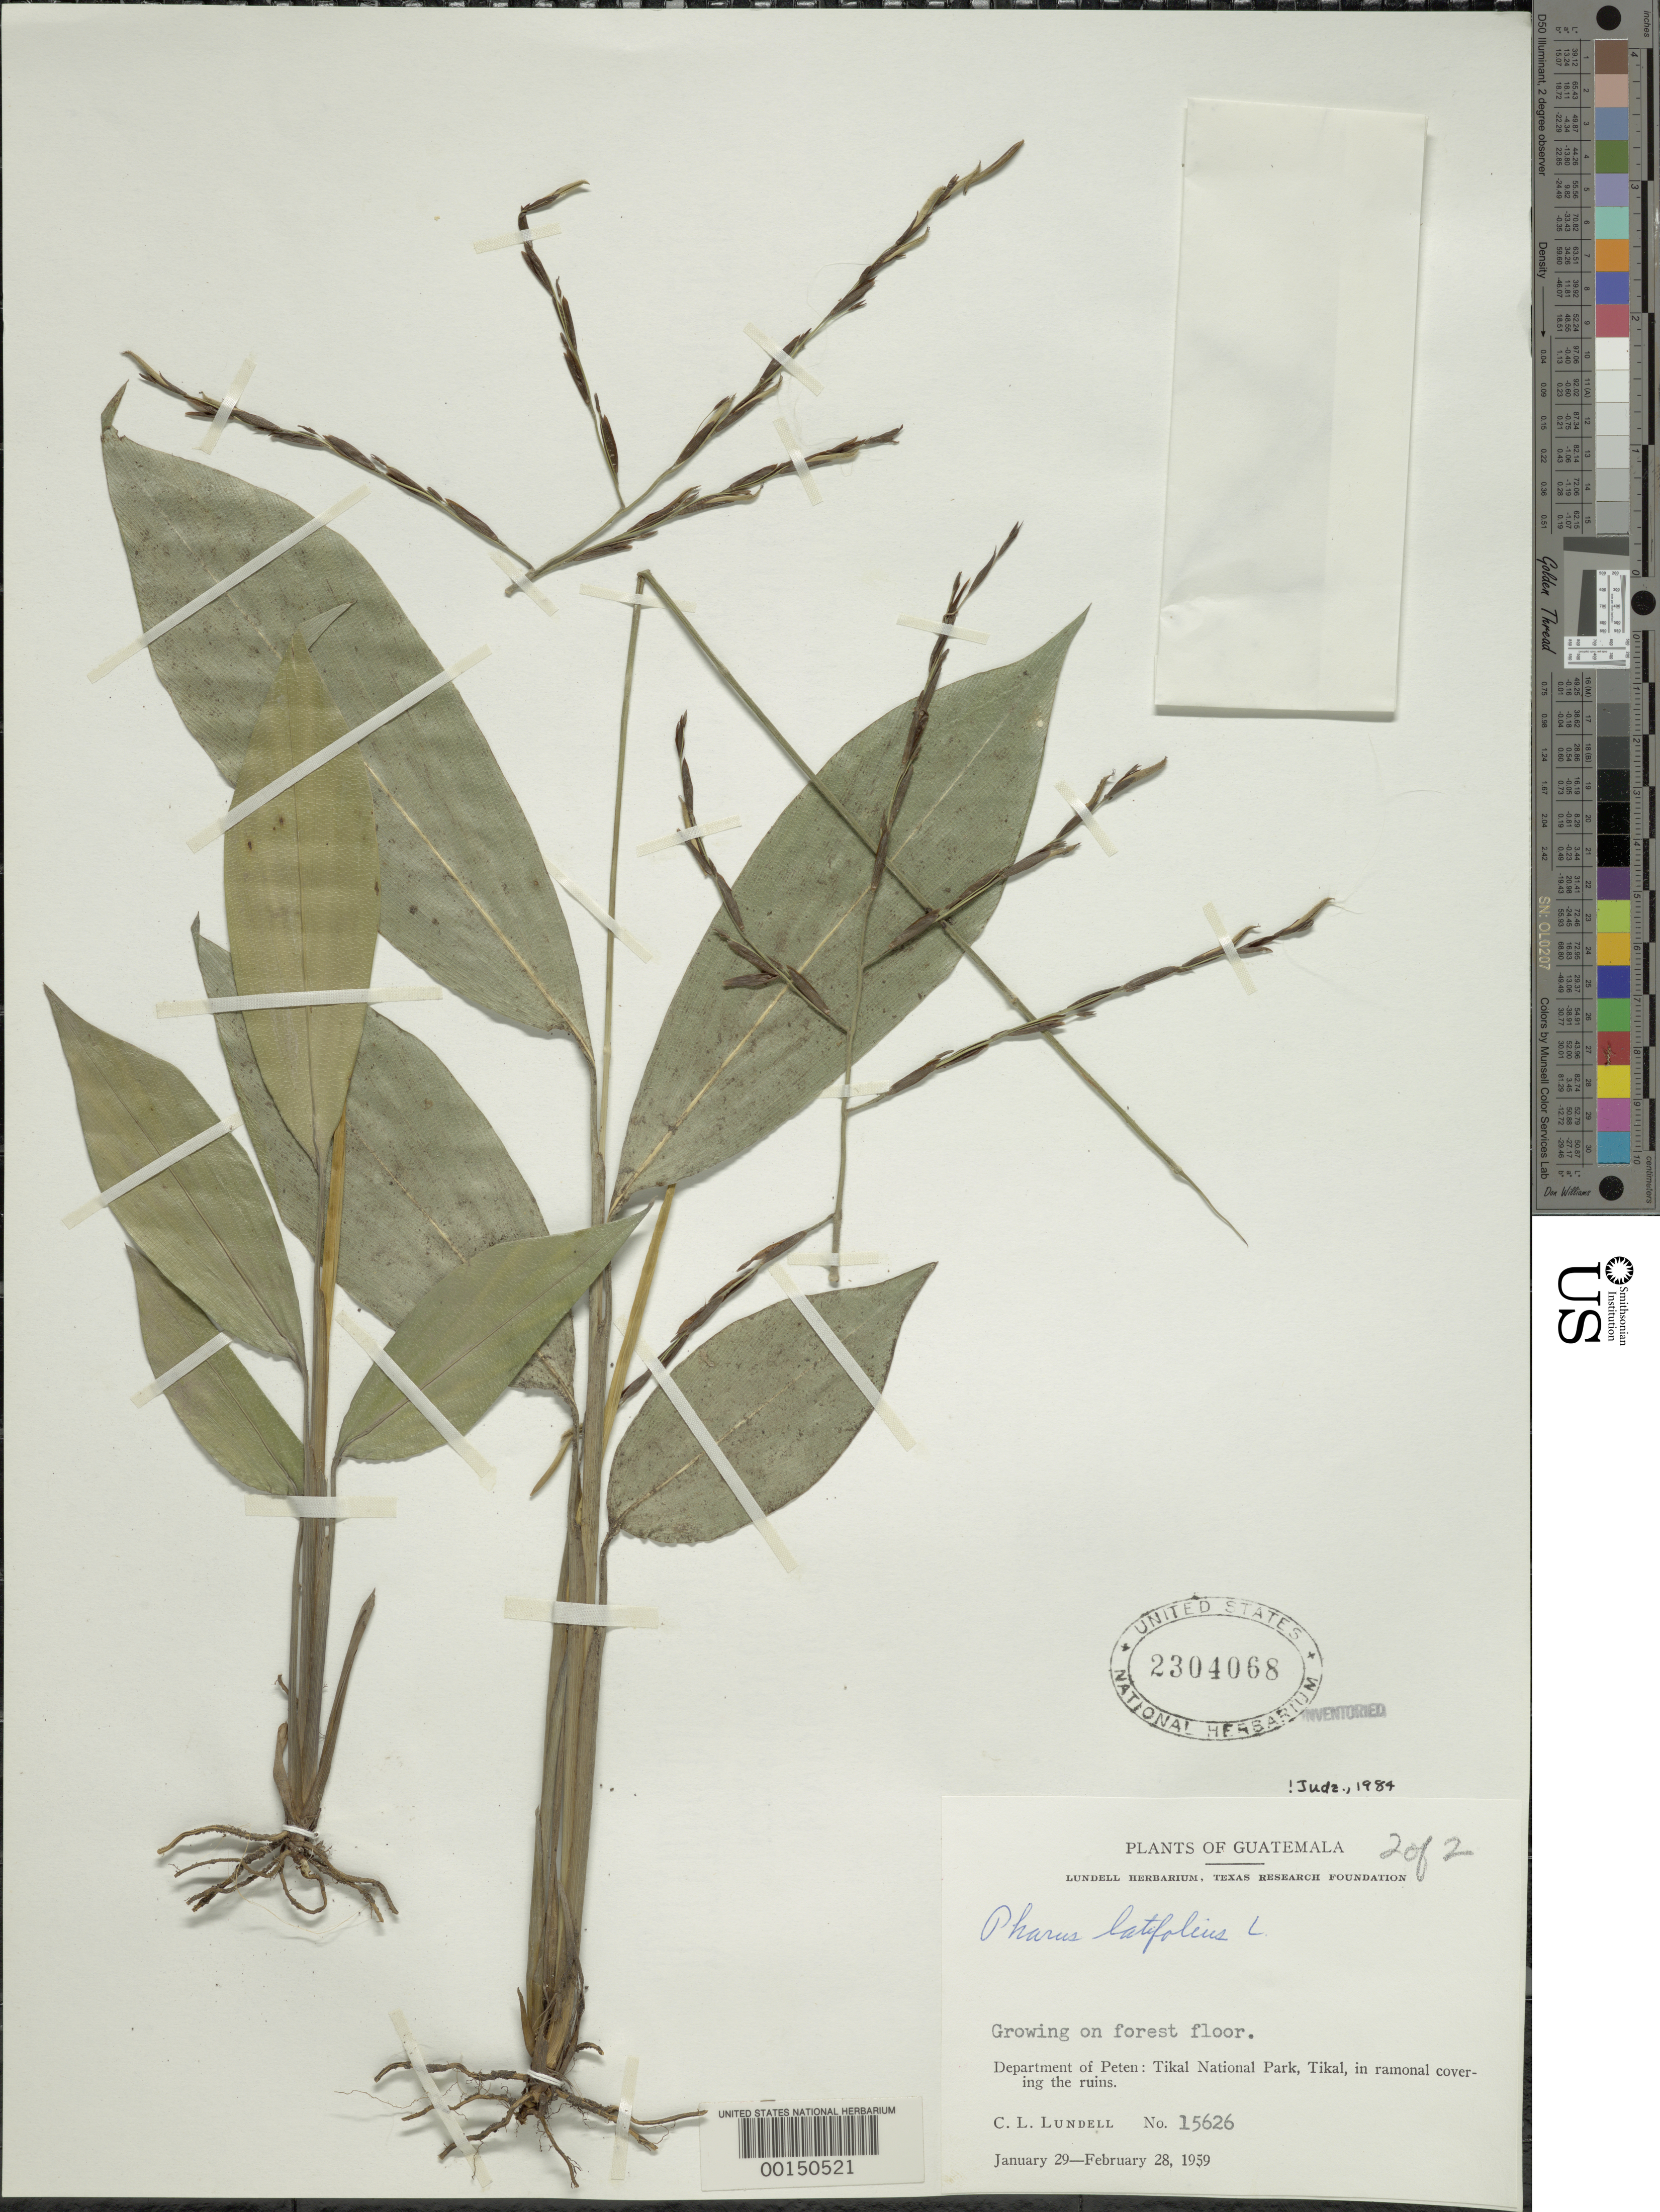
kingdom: Plantae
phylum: Tracheophyta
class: Liliopsida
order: Poales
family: Poaceae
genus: Pharus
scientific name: Pharus latifolius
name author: L.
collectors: C. L. Lundell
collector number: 15626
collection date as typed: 29 Jan 1959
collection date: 1959-01-29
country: Guatemala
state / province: El Petén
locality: Tikal National Park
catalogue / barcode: US 2304068